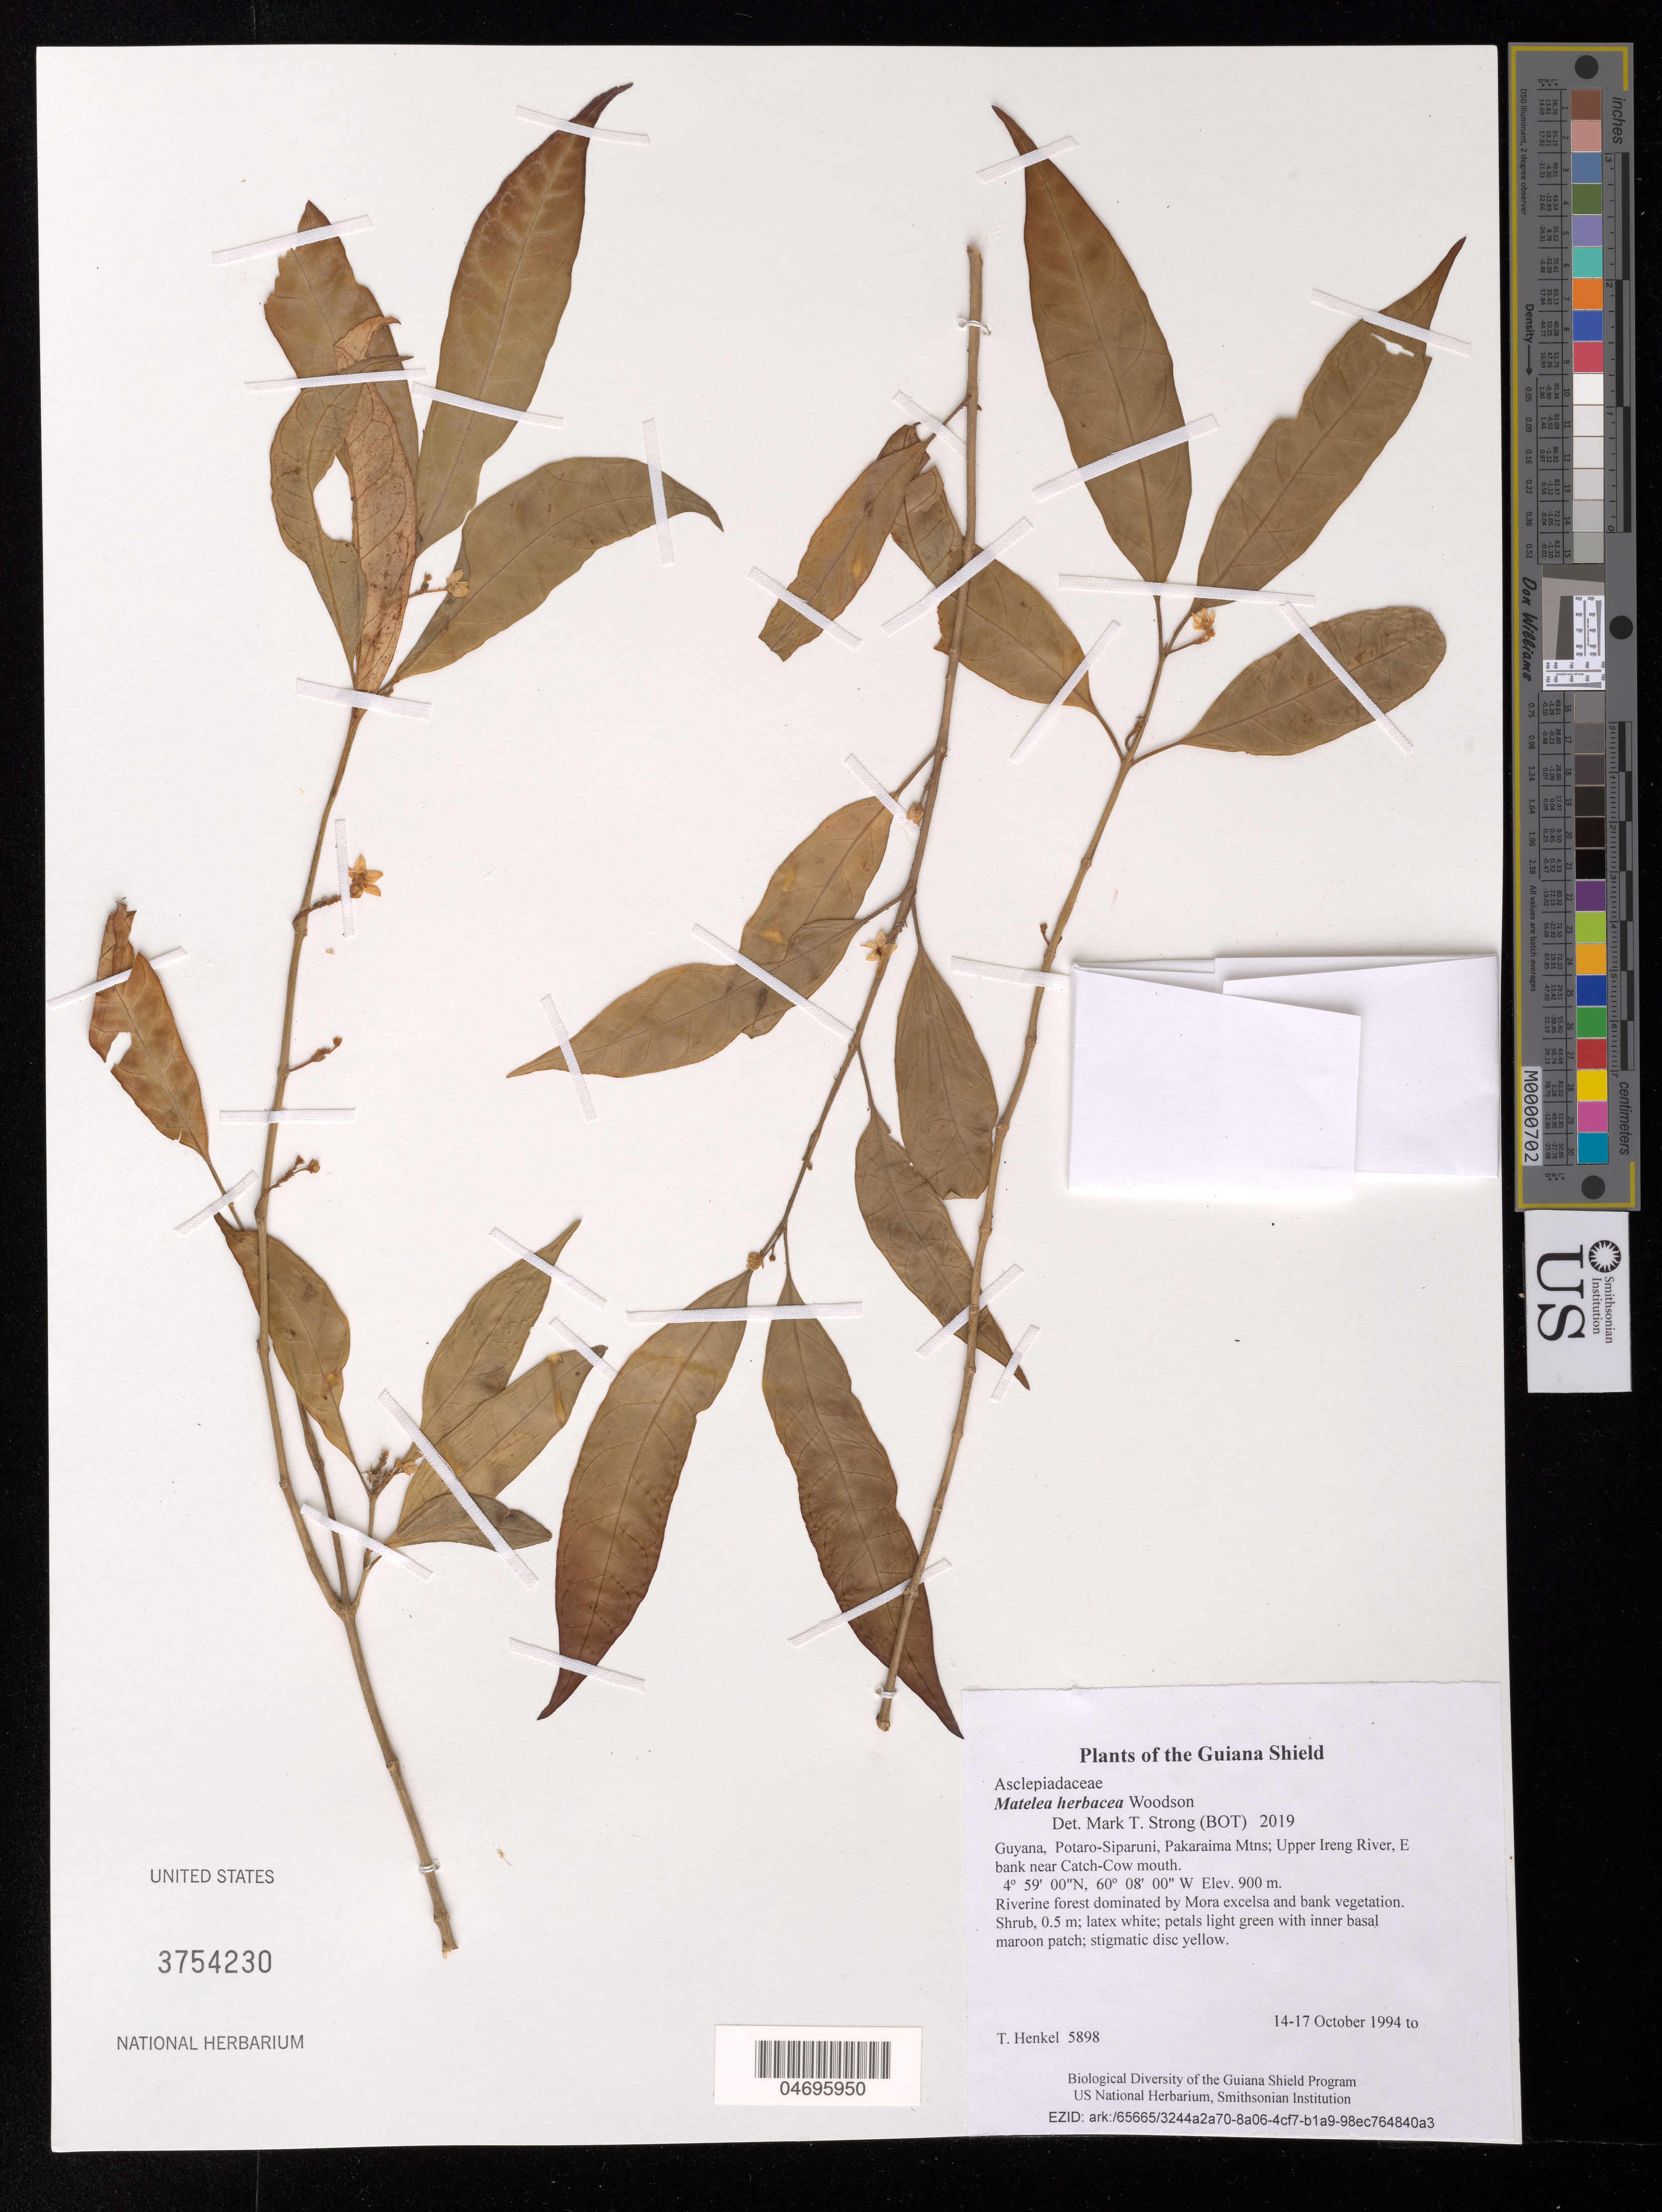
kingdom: Plantae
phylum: Tracheophyta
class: Magnoliopsida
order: Gentianales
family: Apocynaceae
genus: Matelea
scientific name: Matelea herbacea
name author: Woodson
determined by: Strong, Mark T., (BOT), Smithsonian Institution - National Museum of Natural History (UNITED STATES)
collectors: T. Henkel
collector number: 5898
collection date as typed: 14-17 October 1994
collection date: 1994-10-14/1994-10-17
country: Guyana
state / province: Potaro-Siparuni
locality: Pakaraima Mtns; Upper Ireng River, E bank near Catch-Cow mouth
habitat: Riverine forest dominated by Mora excelsa and bank vegetation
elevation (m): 900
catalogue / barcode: US 3754230